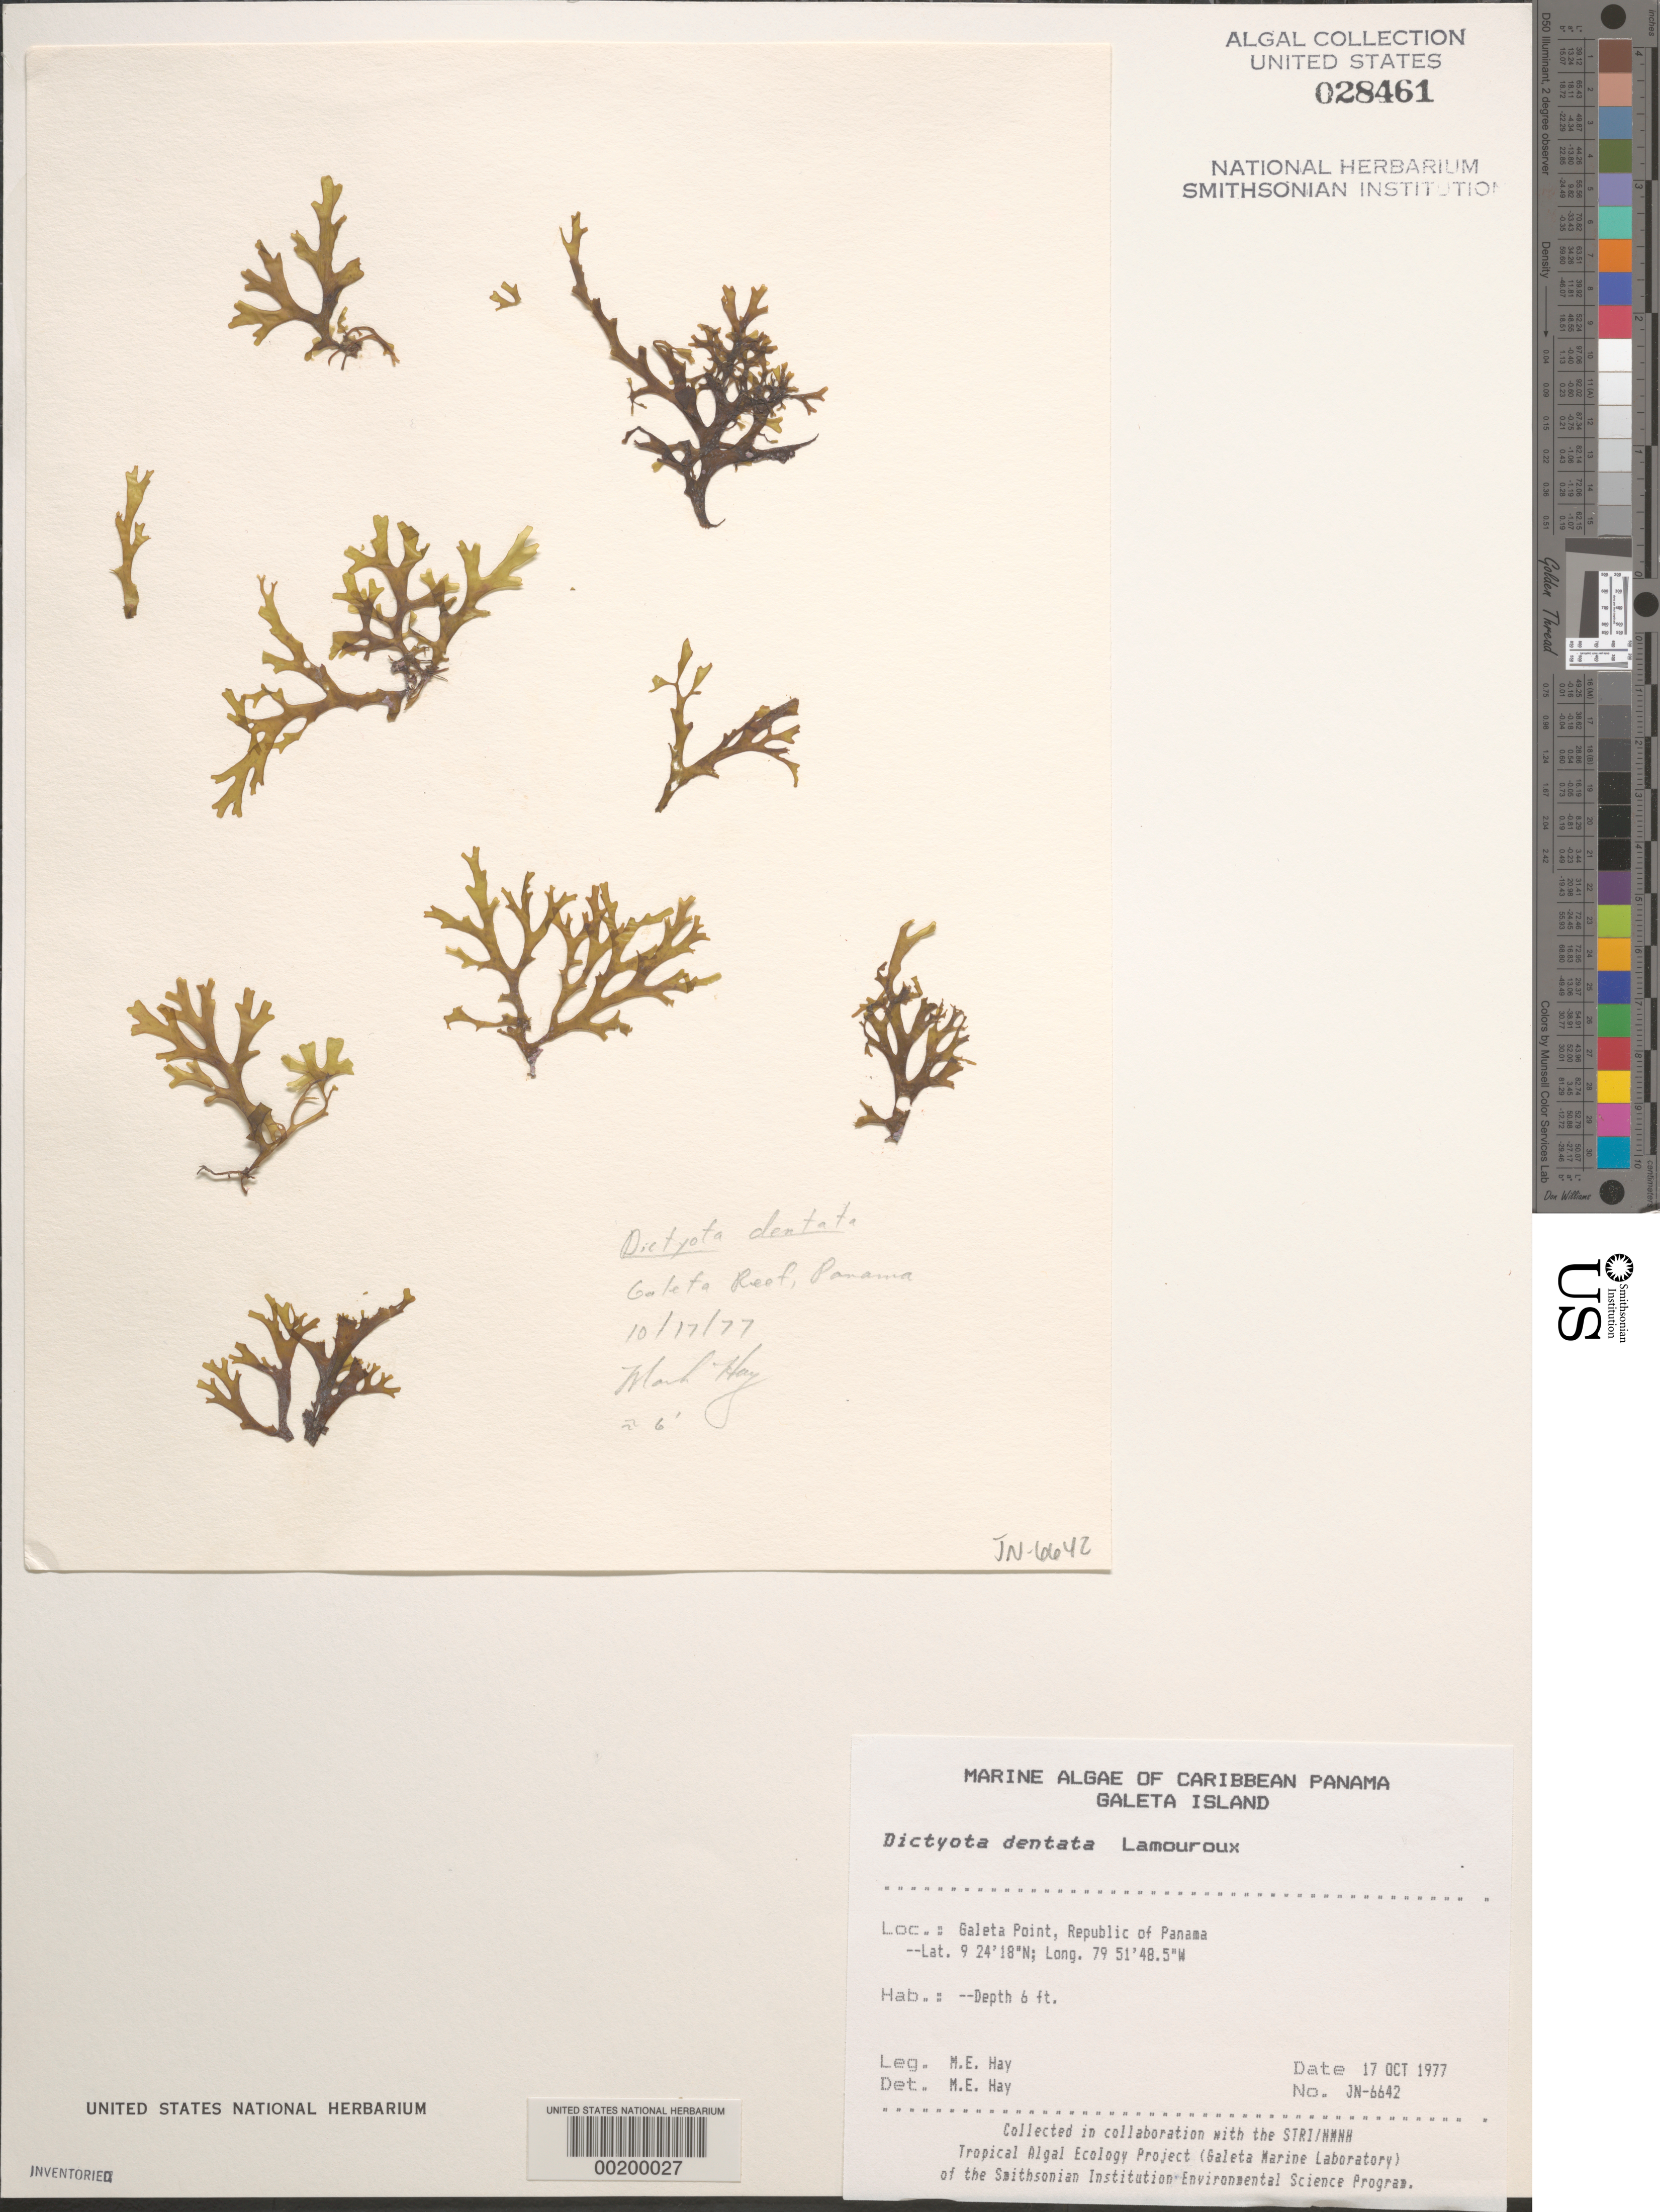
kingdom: Chromista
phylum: Ochrophyta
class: Phaeophyceae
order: Dictyotales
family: Dictyotaceae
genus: Dictyota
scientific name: Dictyota mertensii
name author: (C. Mart.) Kütz.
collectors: M. E. Hay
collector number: JN-6642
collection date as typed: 17 Oct 1977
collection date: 1977-10-17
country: Panama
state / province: Colón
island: Galeta Island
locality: Galeta Point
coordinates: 9 24' 18" N, 79 51' 48.5" W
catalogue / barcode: US 28461